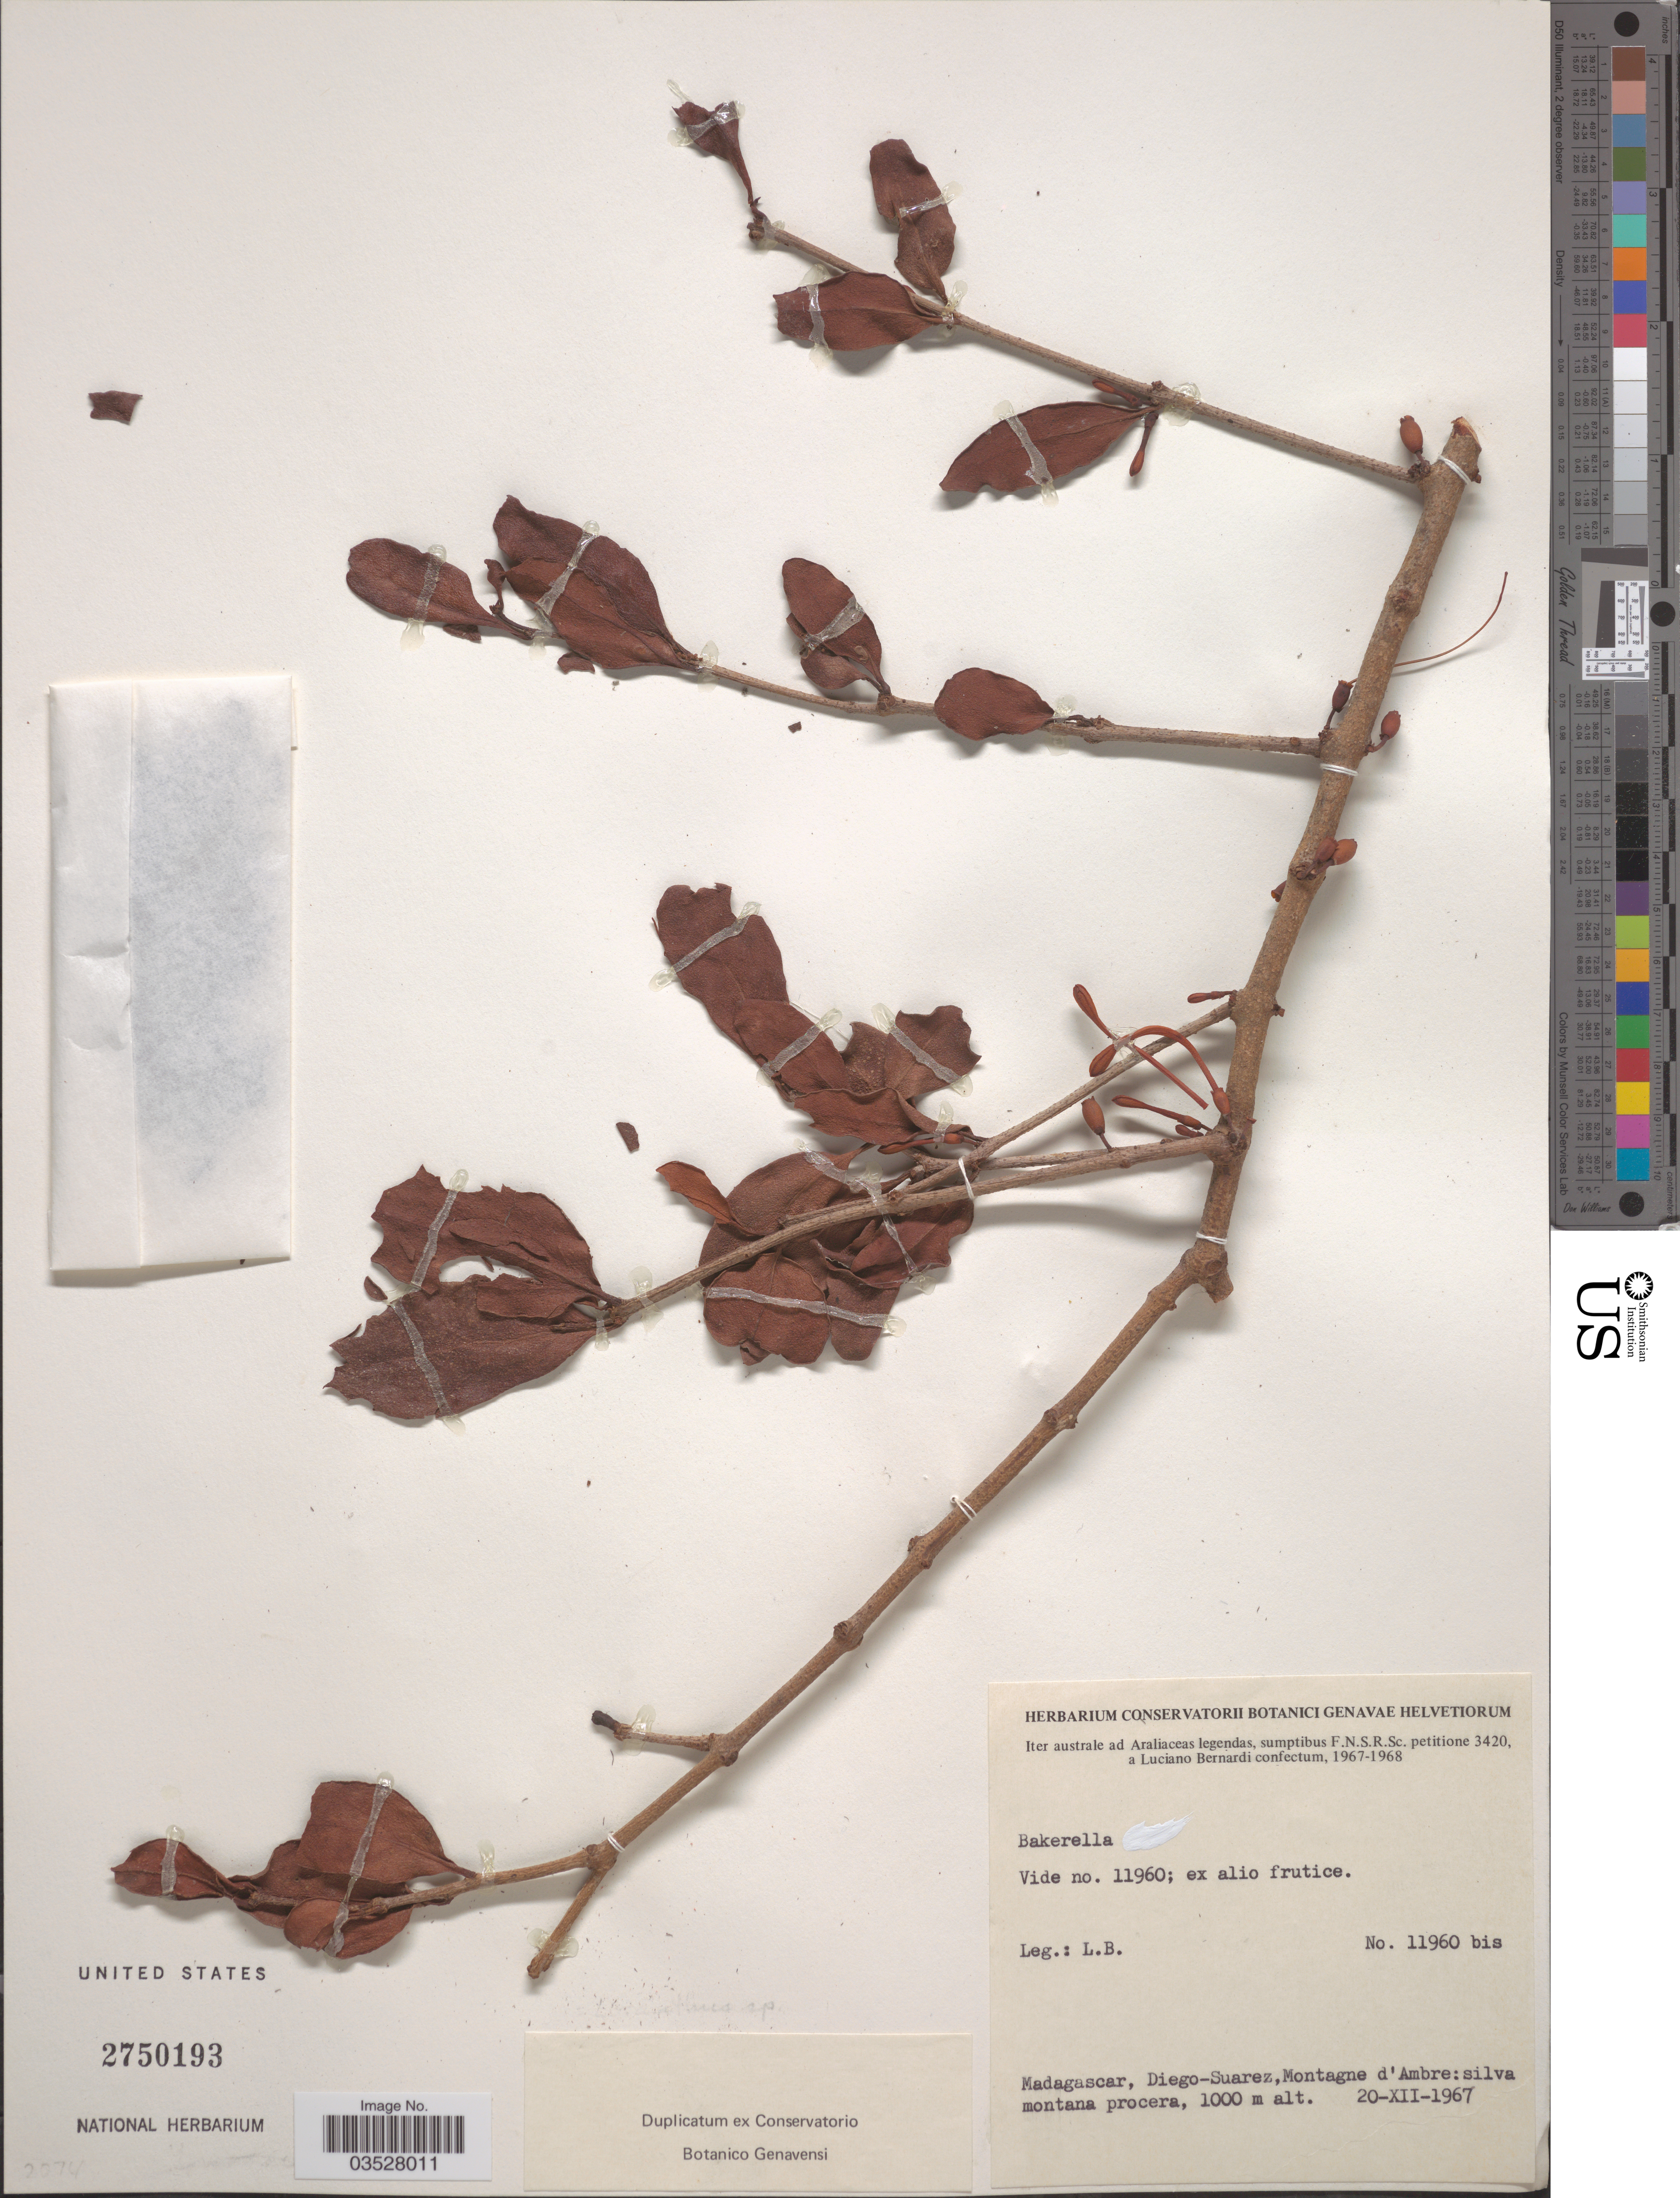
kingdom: Plantae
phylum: Tracheophyta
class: Magnoliopsida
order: Santalales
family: Loranthaceae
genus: Bakerella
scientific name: Bakerella sp.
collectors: L. Bernardi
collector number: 11960bis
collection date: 1967-12-20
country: Madagascar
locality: Diego-Suarez, Montagne d'Ambre.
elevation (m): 1000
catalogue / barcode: US 2750193